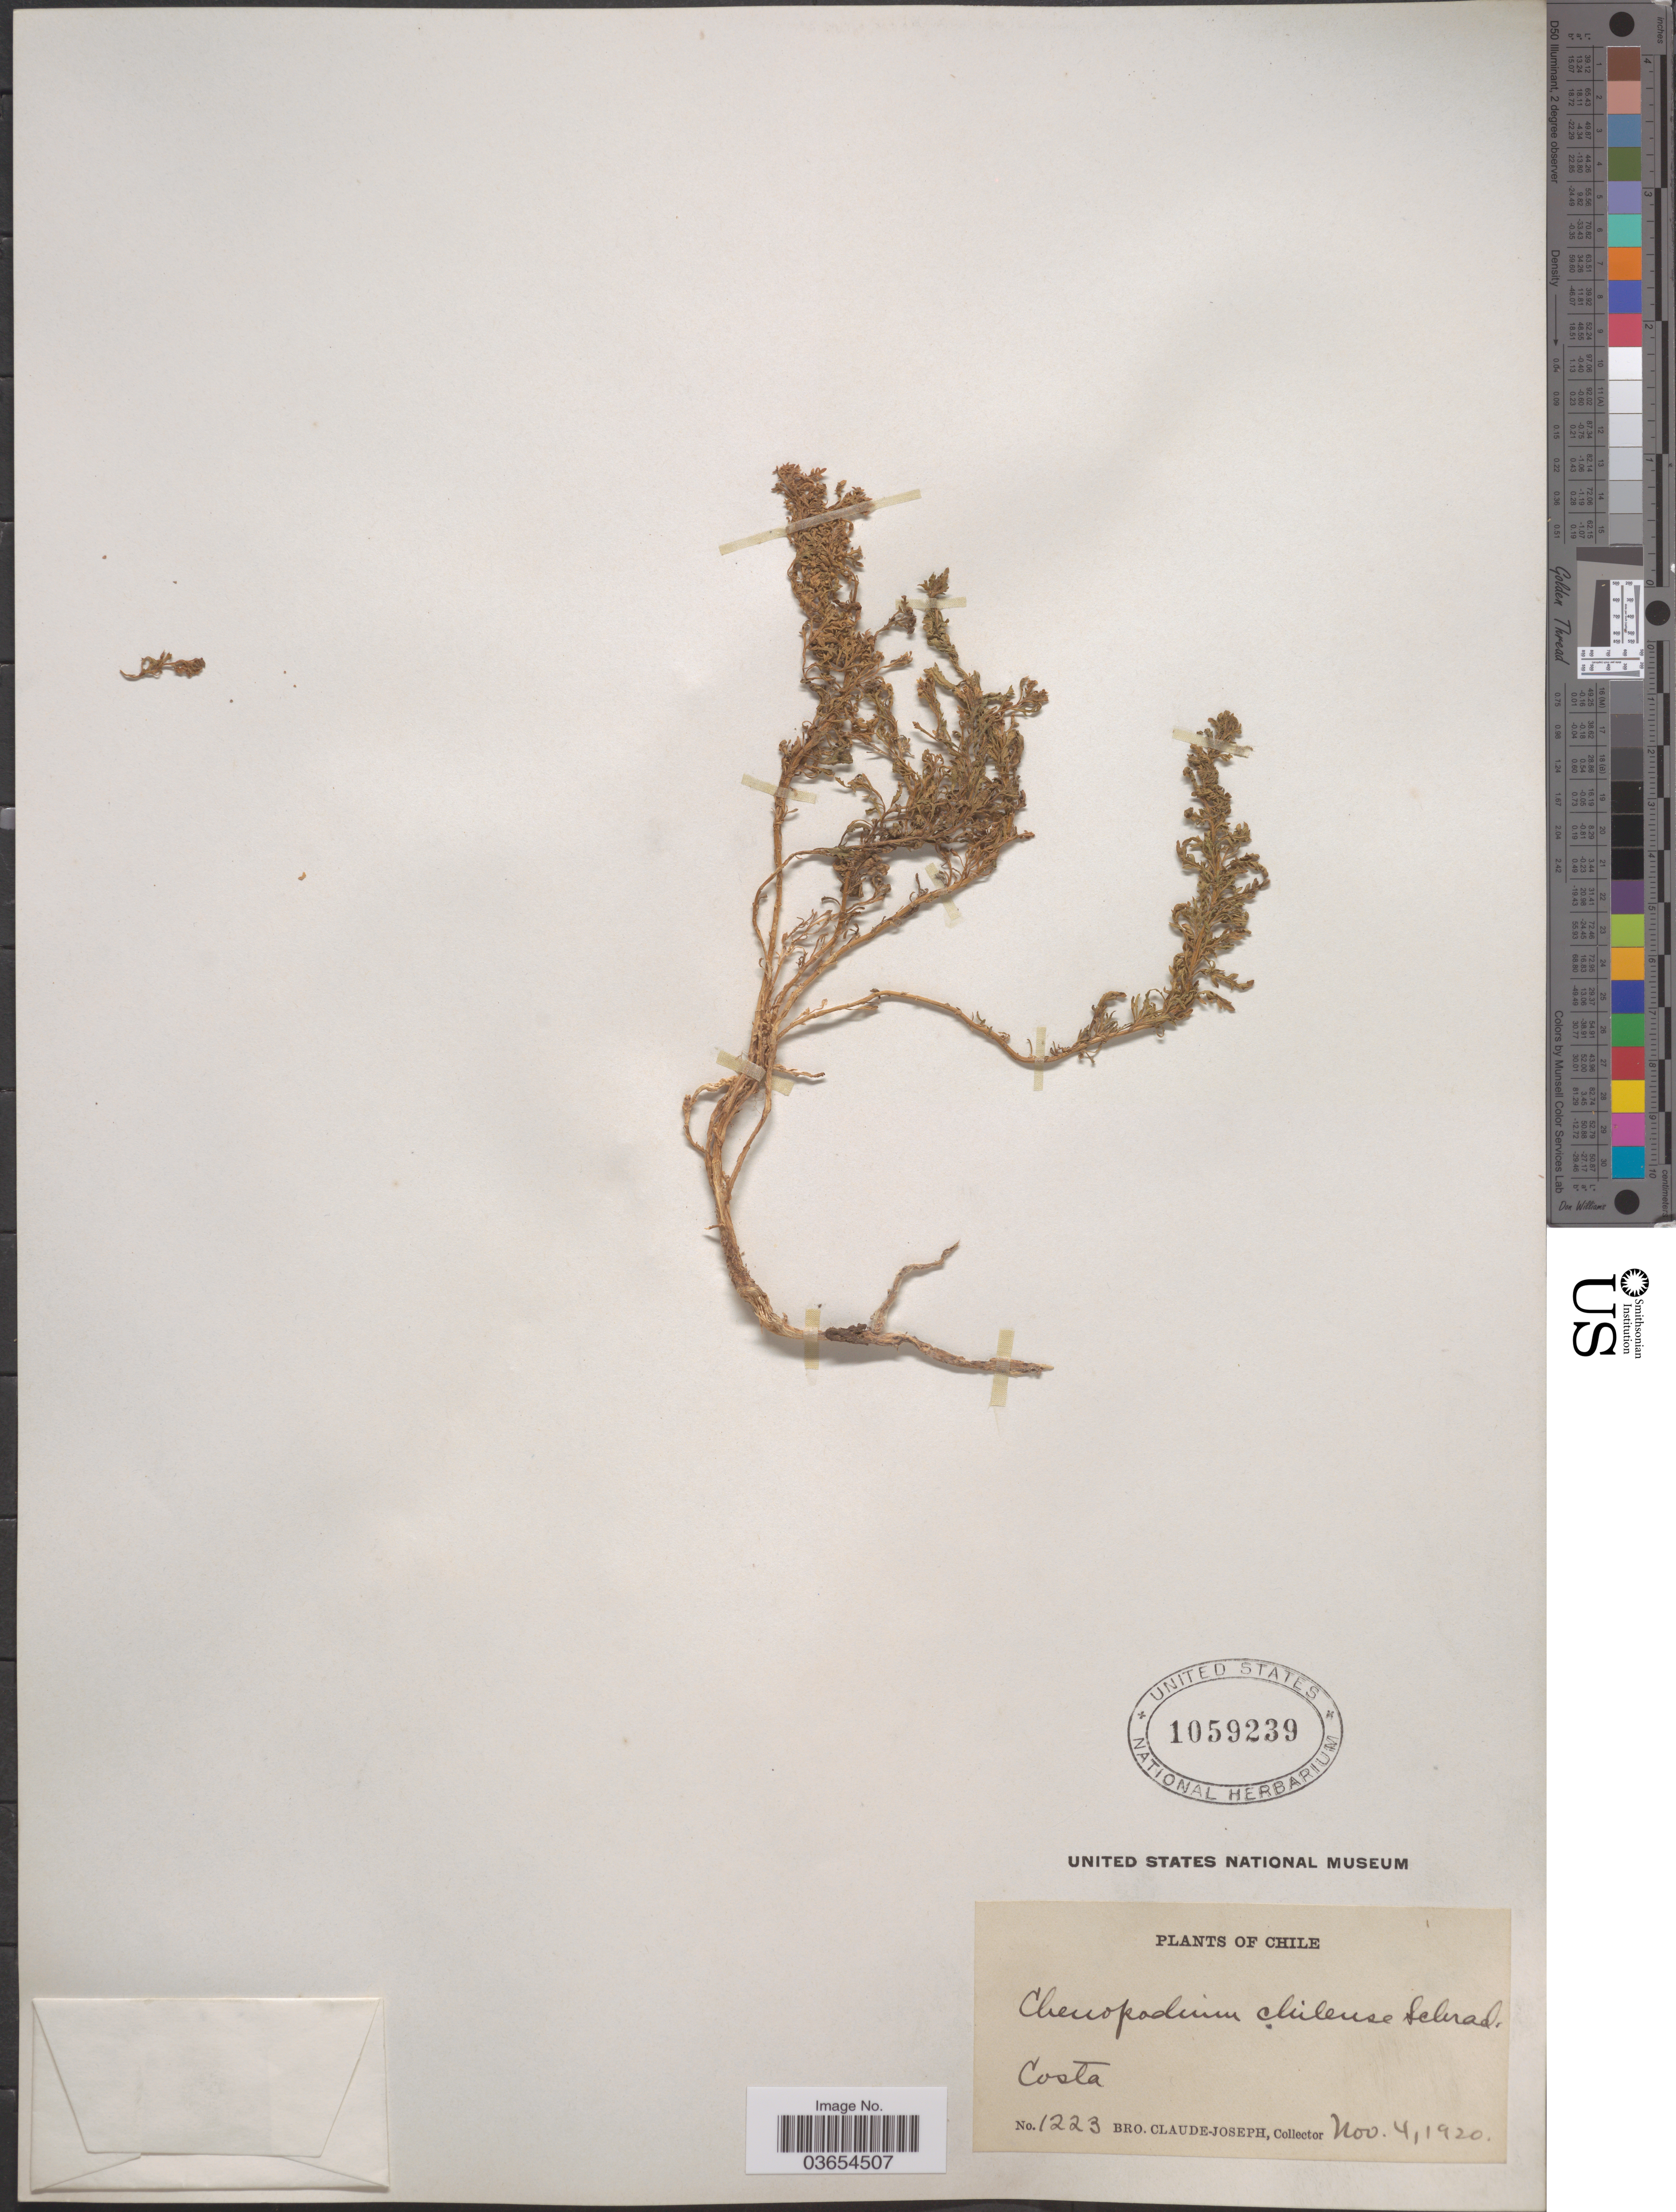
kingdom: Plantae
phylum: Tracheophyta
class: Magnoliopsida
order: Caryophyllales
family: Amaranthaceae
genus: Chenopodium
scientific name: Chenopodium multifidum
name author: L.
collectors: Bro. Claude-Joseph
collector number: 1223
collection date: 1920-11-04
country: Chile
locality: Costa.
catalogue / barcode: US 1059239